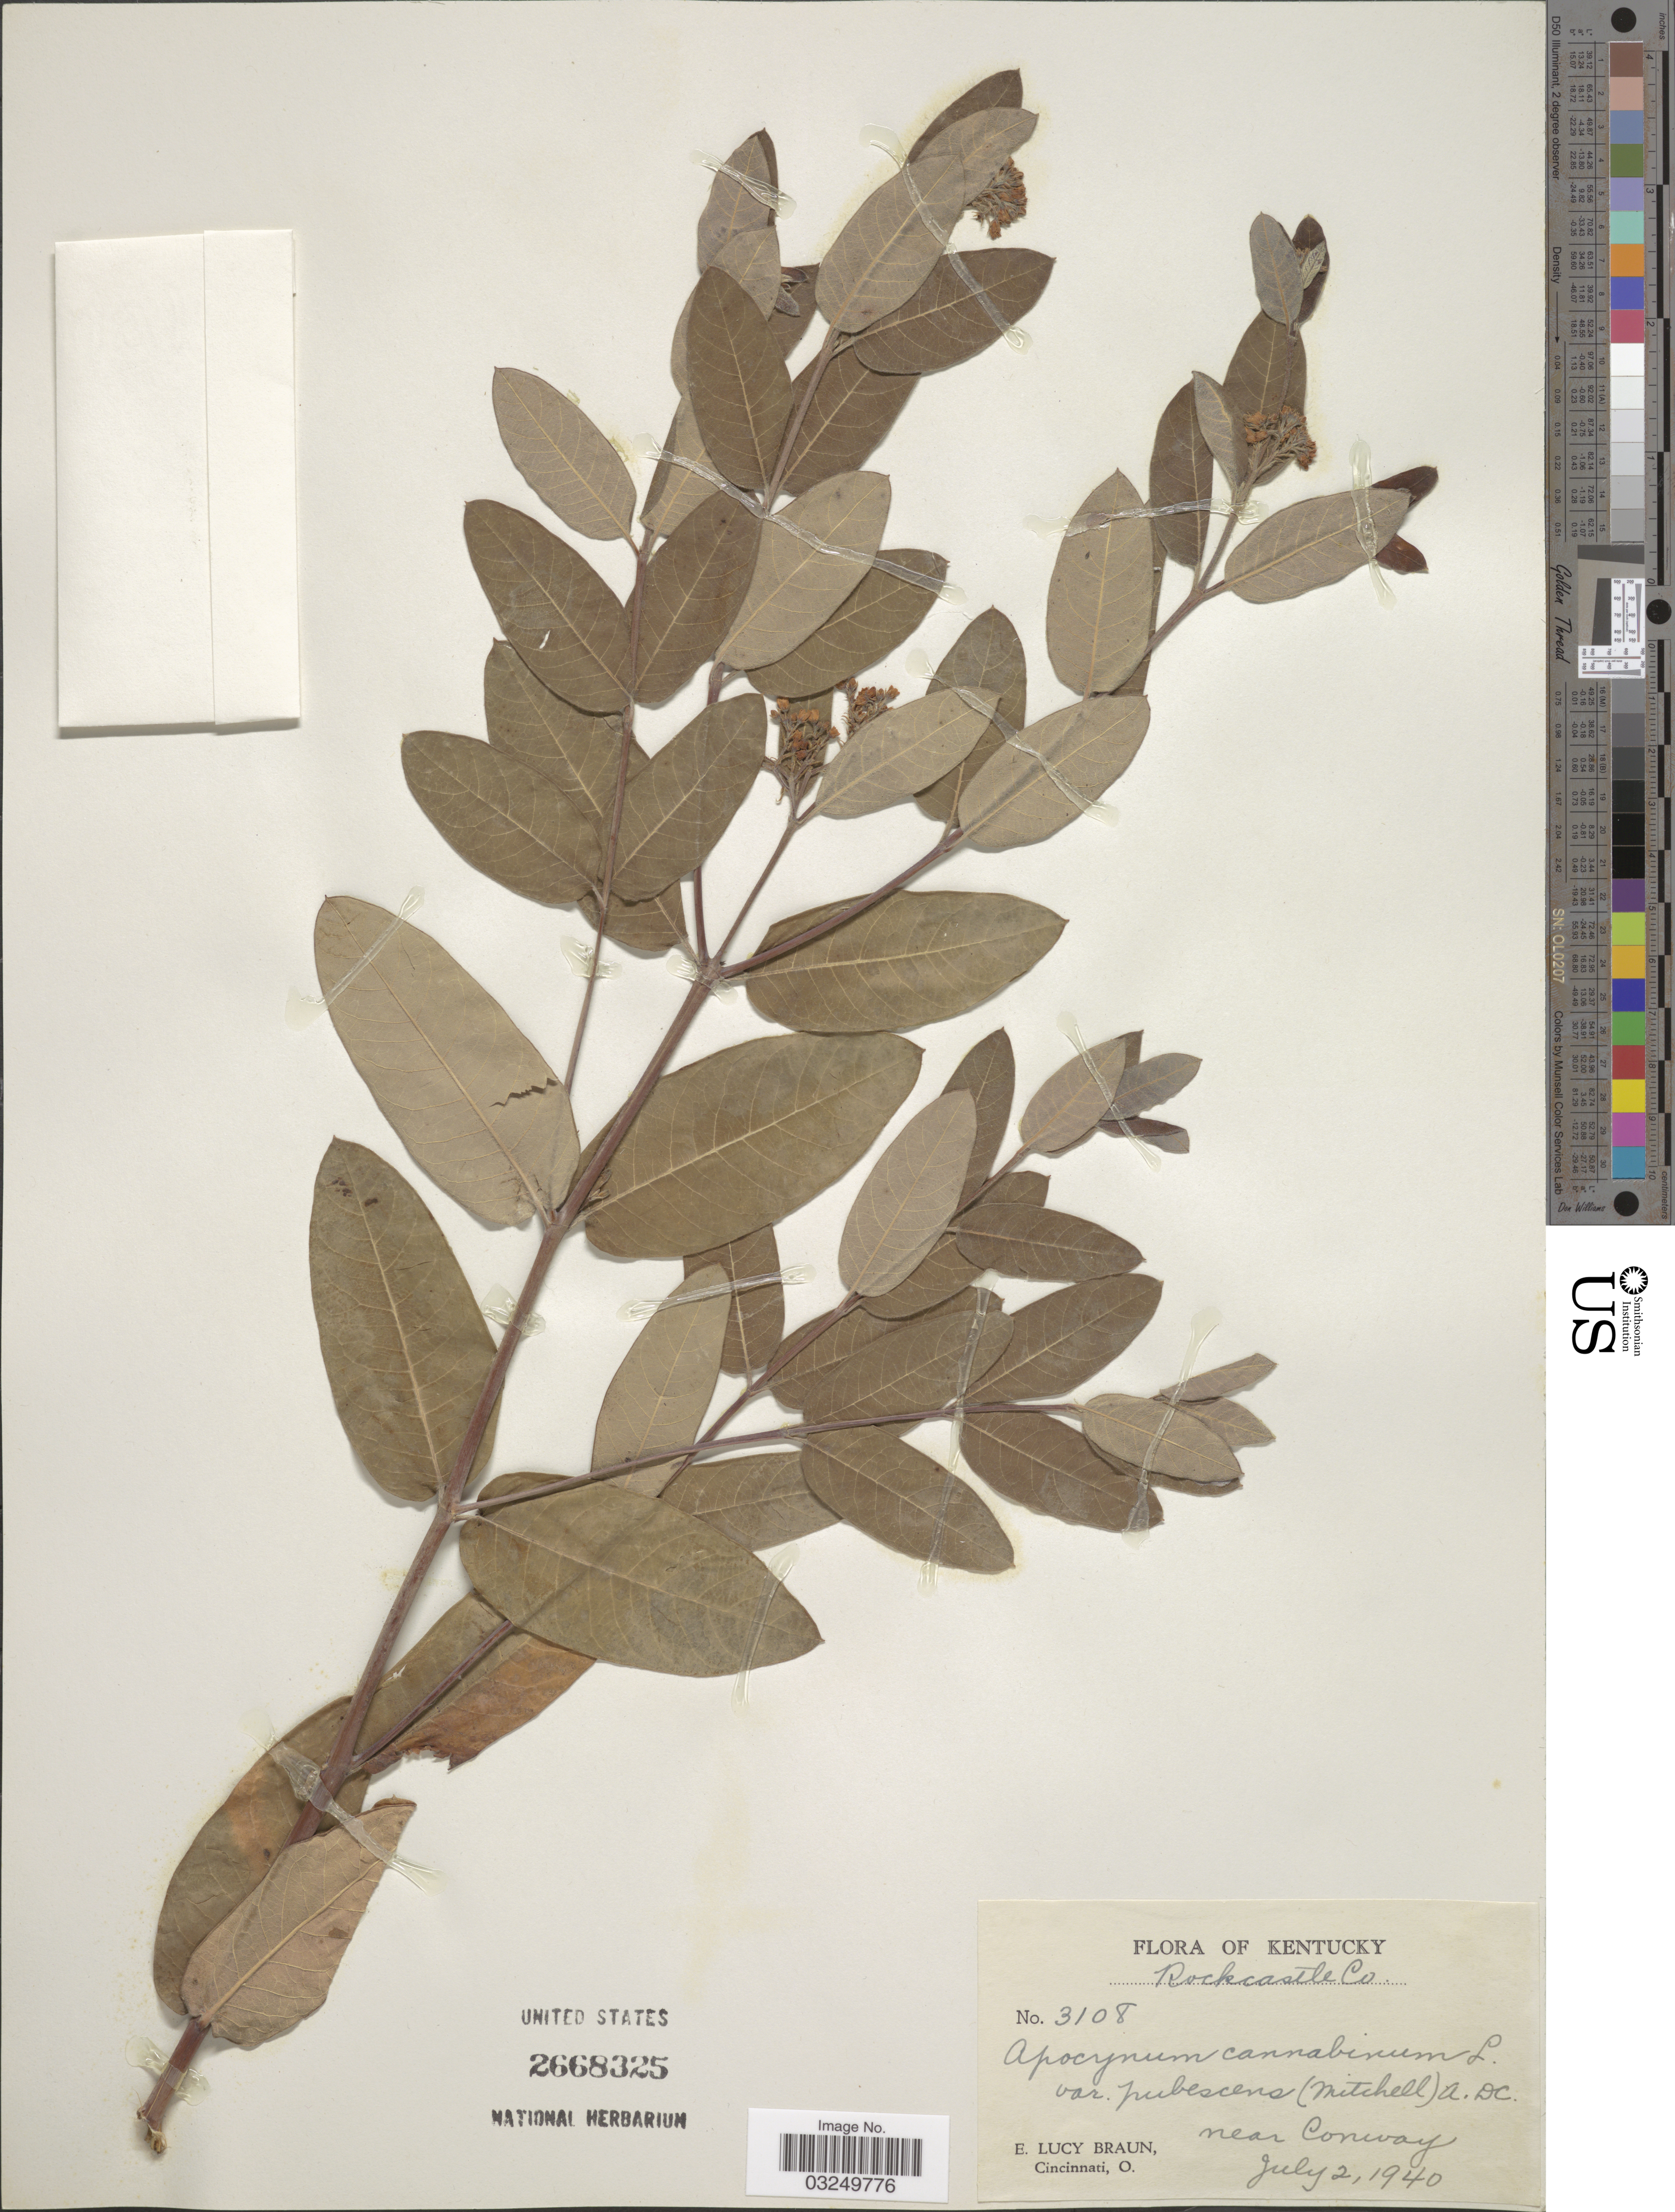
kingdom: Plantae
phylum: Tracheophyta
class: Magnoliopsida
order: Gentianales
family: Apocynaceae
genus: Apocynum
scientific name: Apocynum cannabinum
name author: L.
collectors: E. L. Braun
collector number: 3108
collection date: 1940-07-02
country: United States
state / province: Kentucky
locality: Rockcastle Co. Near Conway.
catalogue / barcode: US 2668325